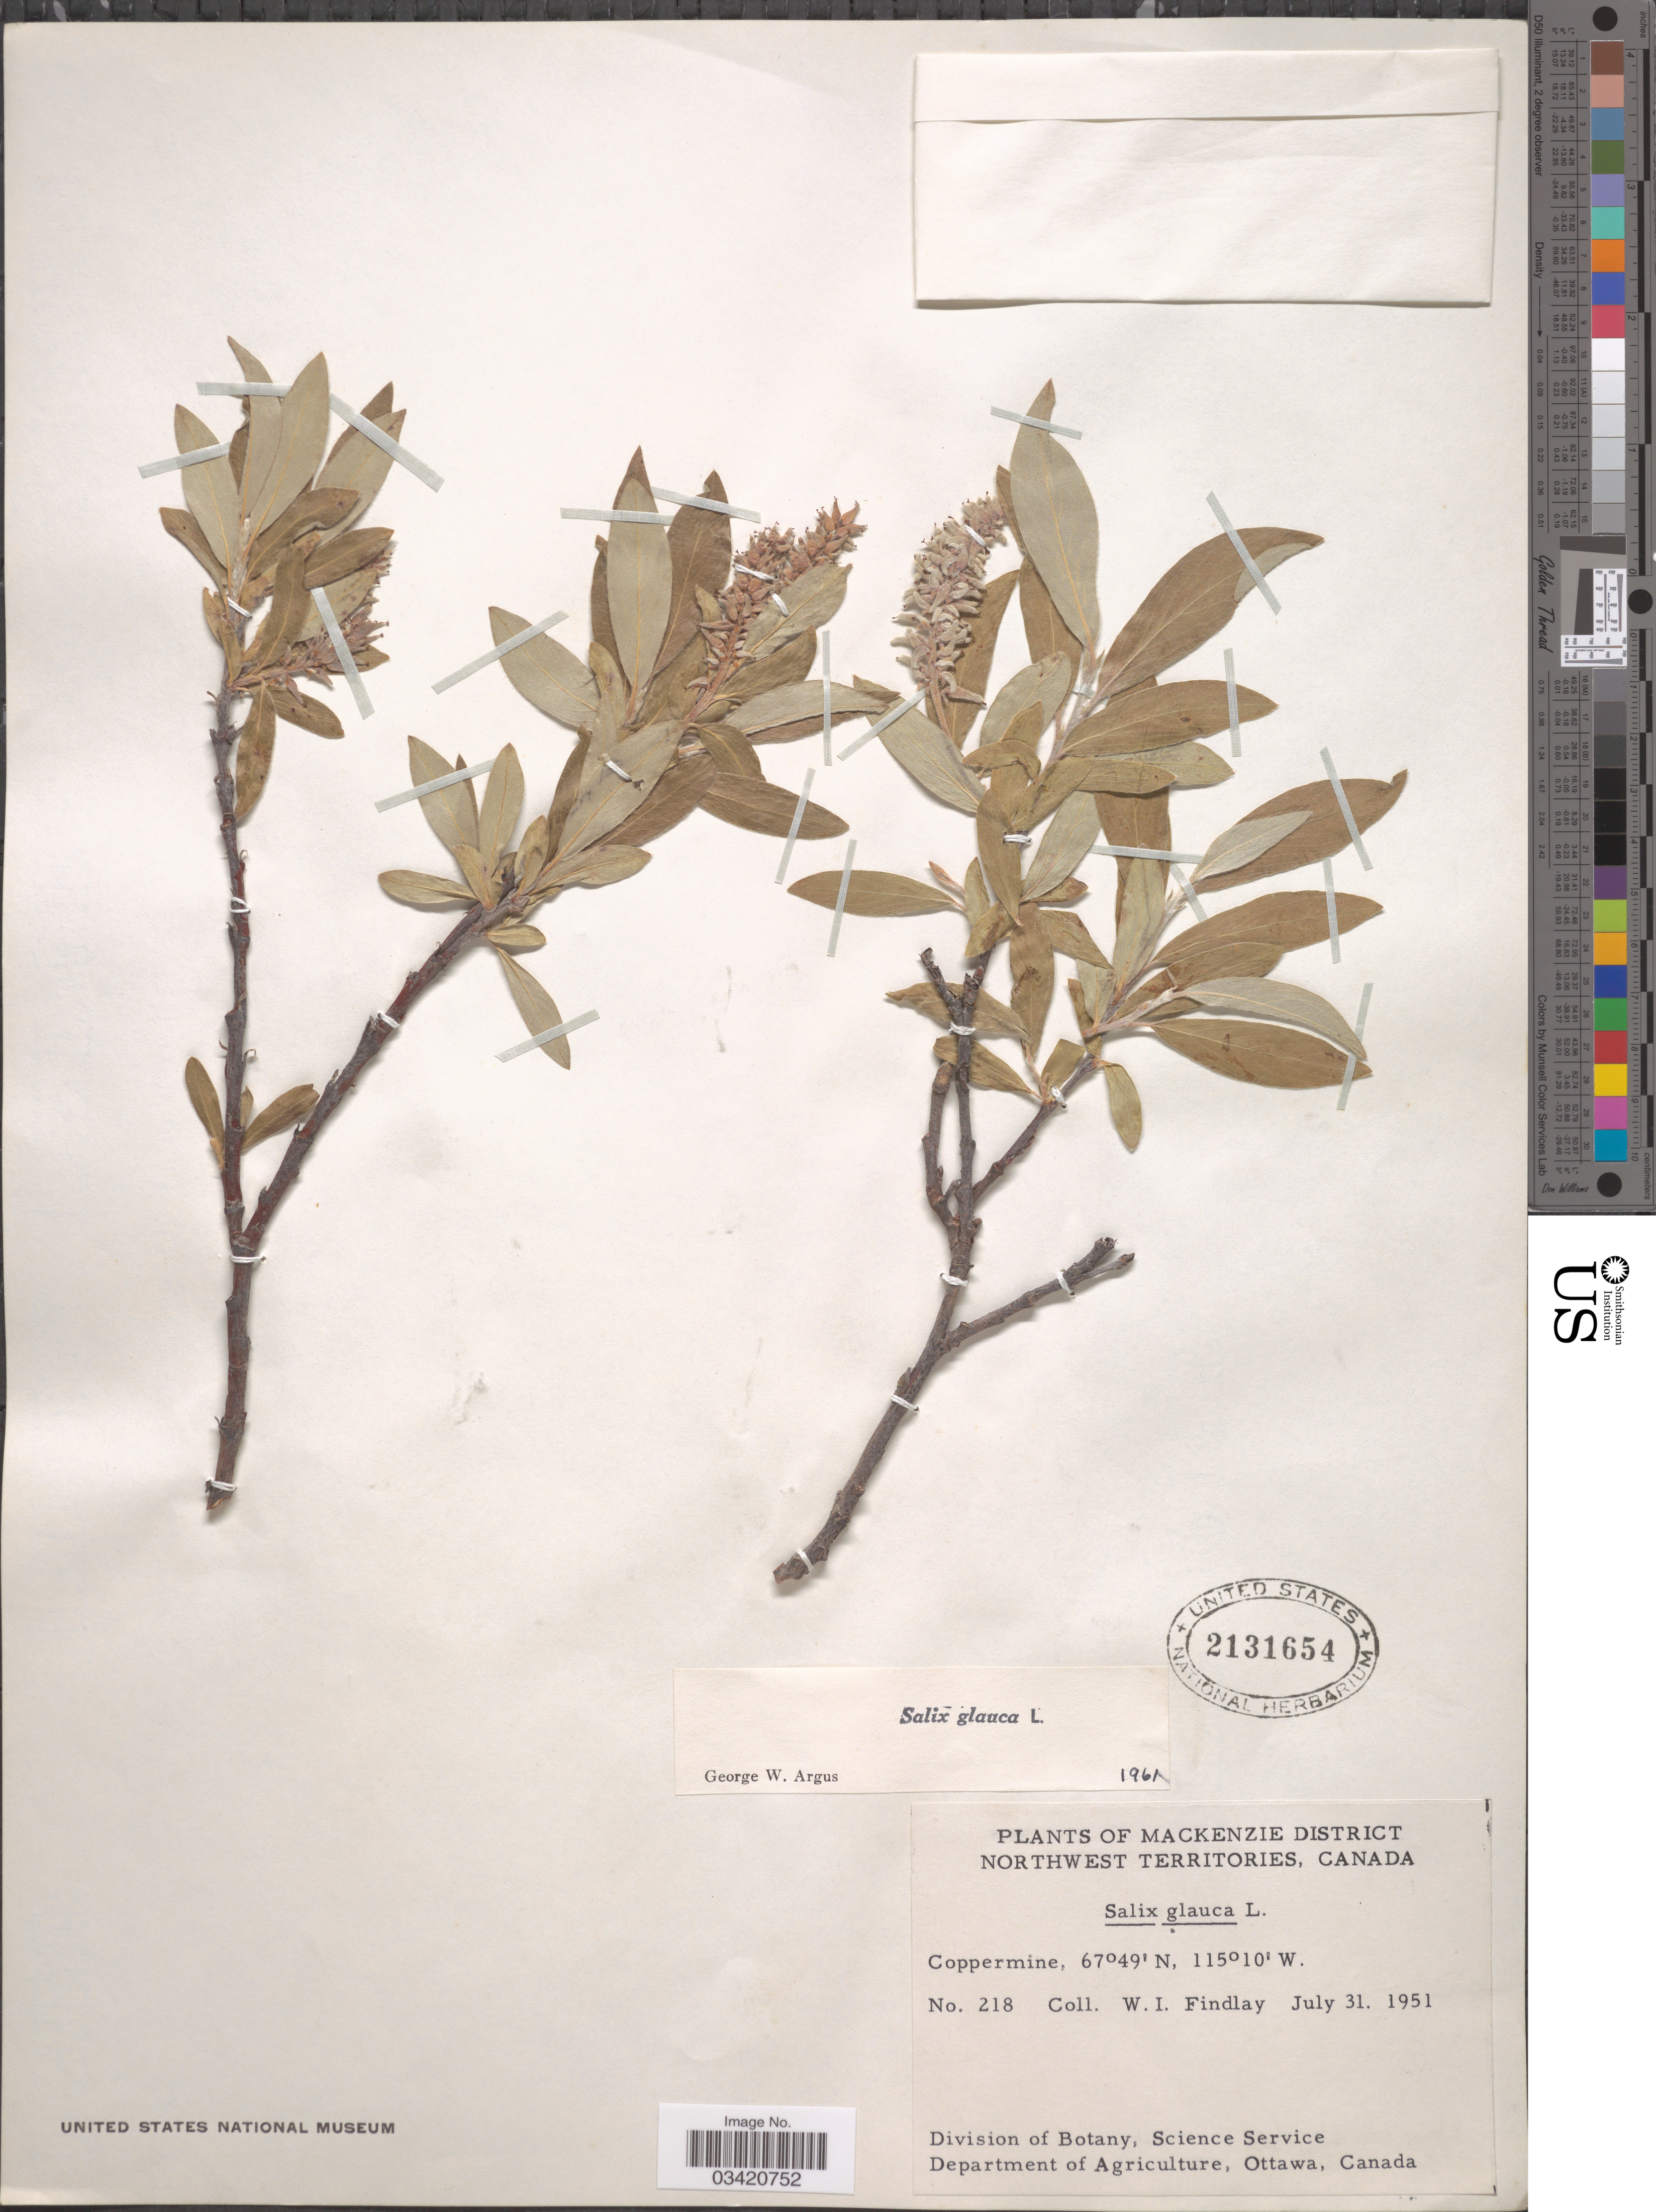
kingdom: Plantae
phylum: Tracheophyta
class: Magnoliopsida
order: Malpighiales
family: Salicaceae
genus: Salix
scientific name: Salix glauca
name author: L.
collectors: W. Findlay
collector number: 218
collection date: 1951-07-31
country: Canada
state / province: Northwest Territories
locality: Mackenzie District. Coppermine.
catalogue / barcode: US 2131654